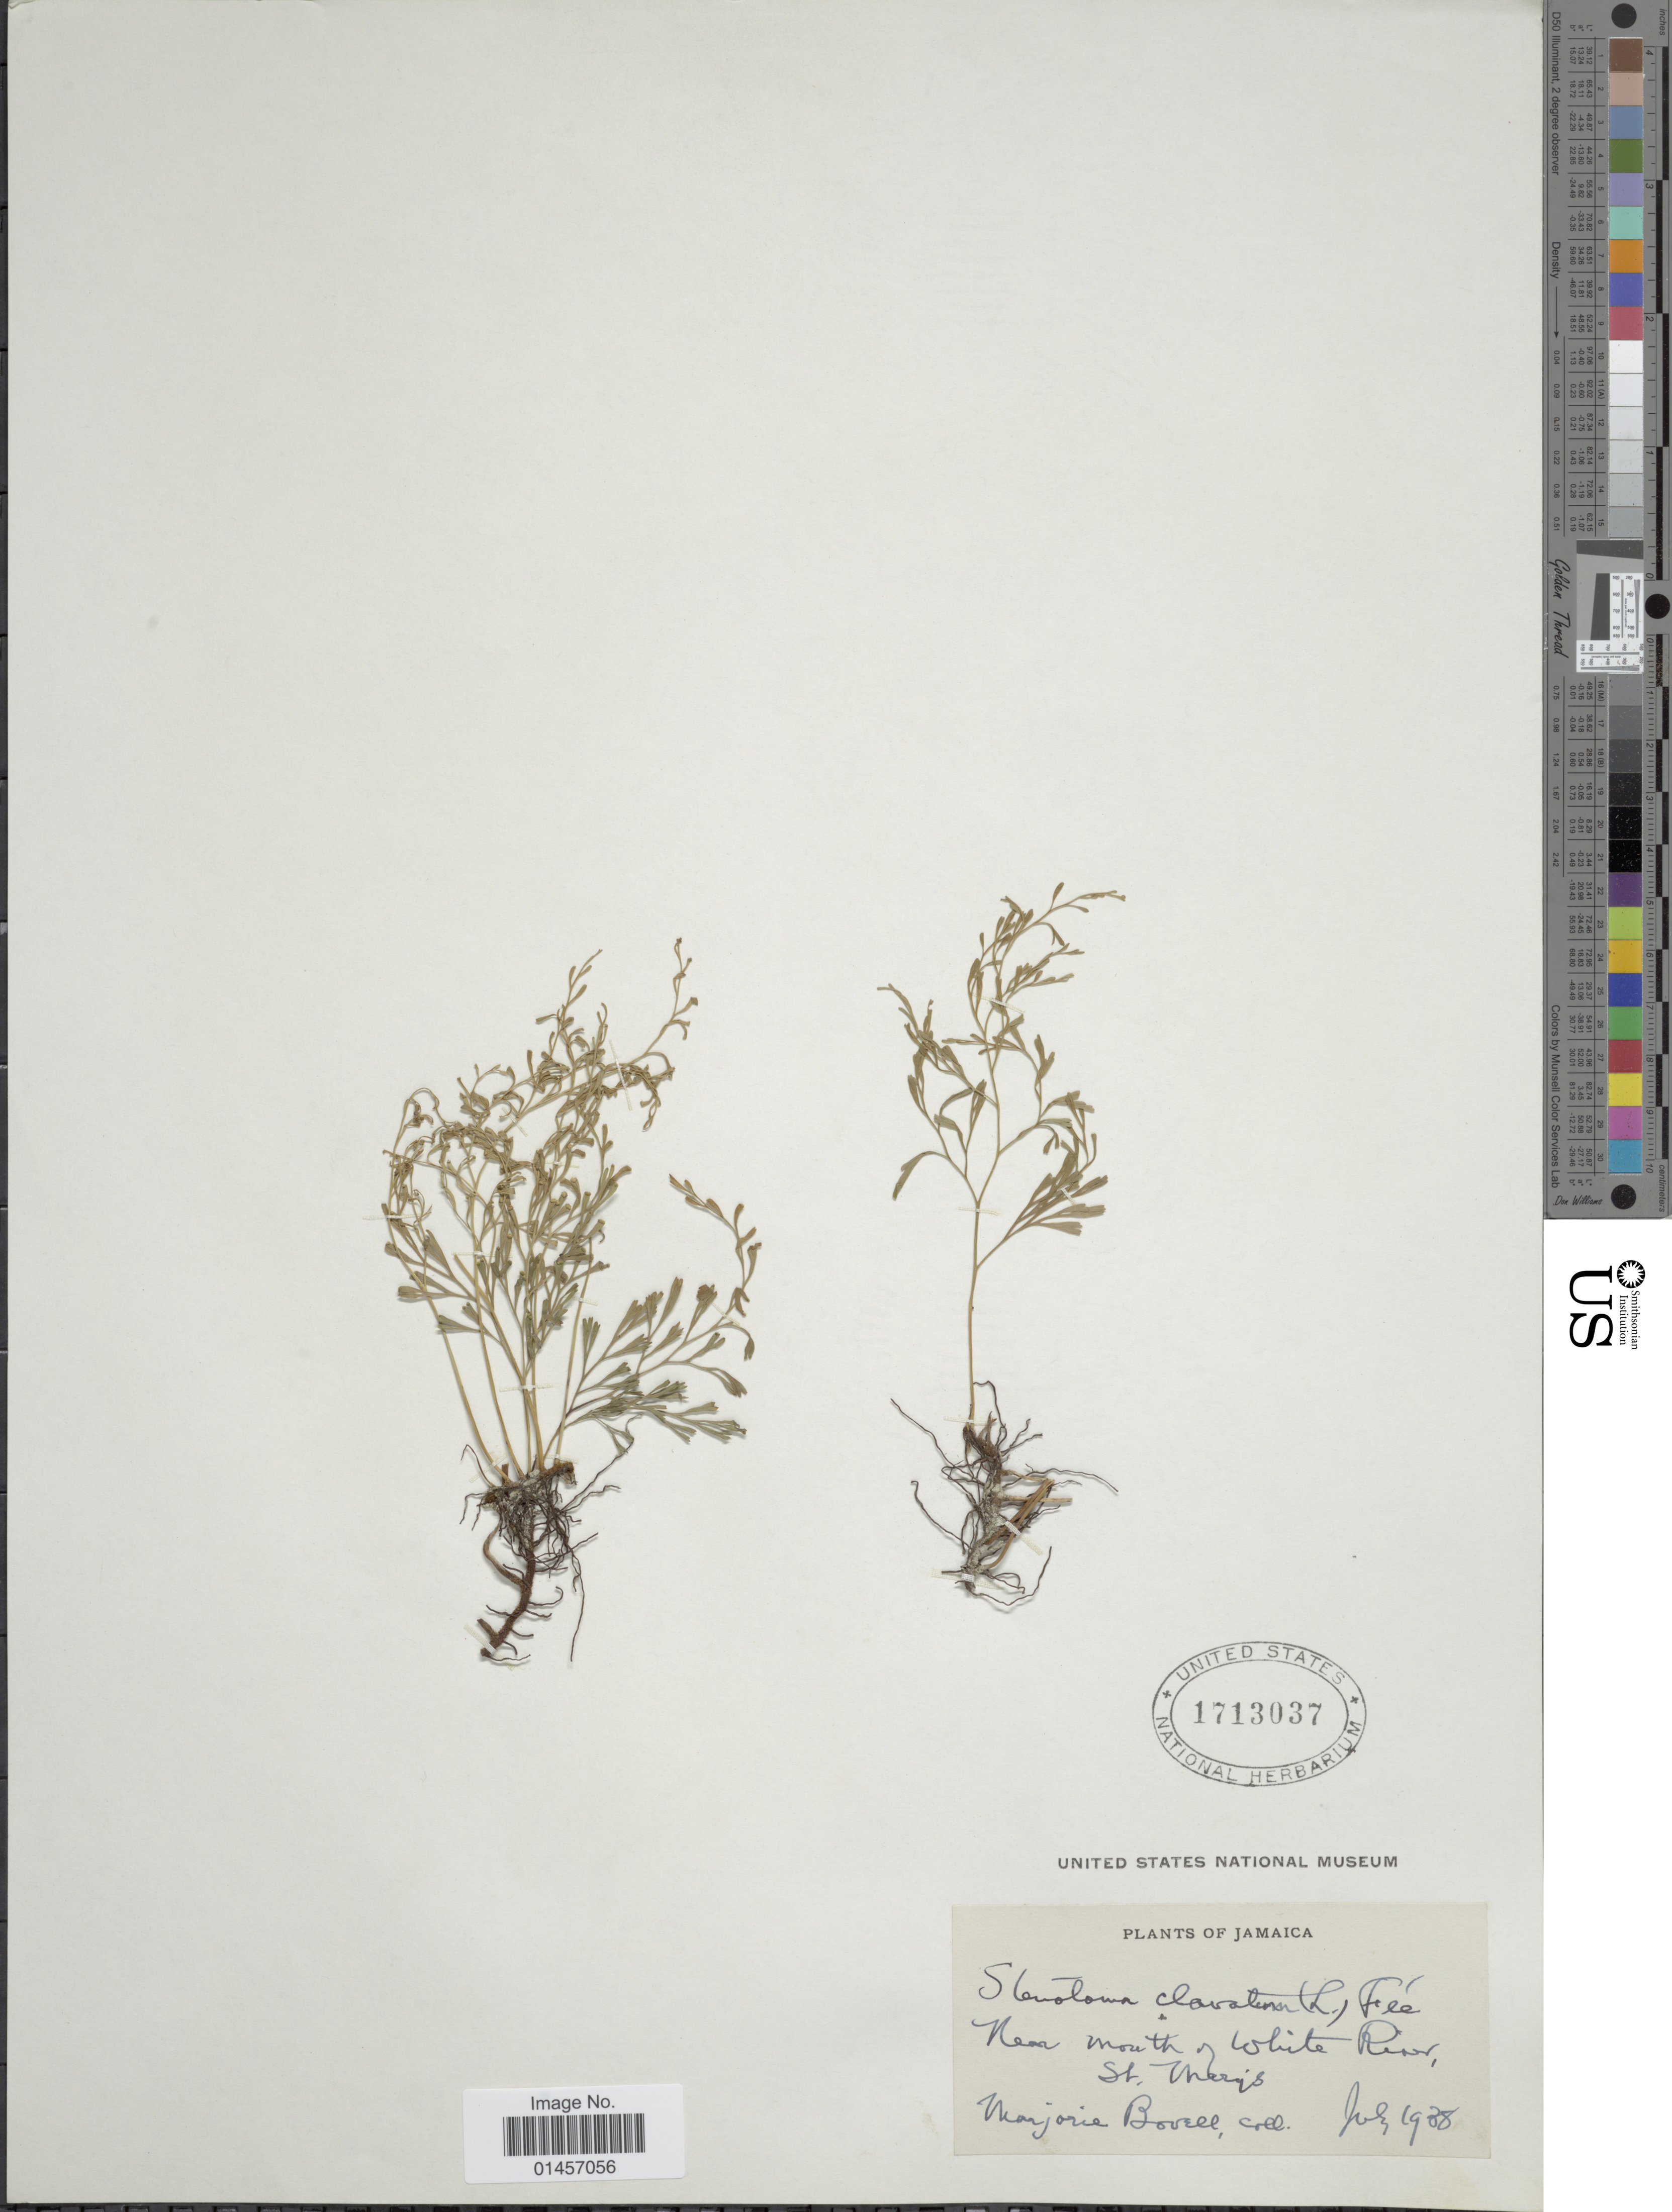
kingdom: Plantae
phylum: Tracheophyta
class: Polypodiopsida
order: Polypodiales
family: Lindsaeaceae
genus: Sphenomeris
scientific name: Sphenomeris clavata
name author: (L.) Maxon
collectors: M. Bovell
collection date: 1938-07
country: Jamaica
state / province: Saint Mary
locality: Jamaica, near mouth White River, St. Mary's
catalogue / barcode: US 1713037